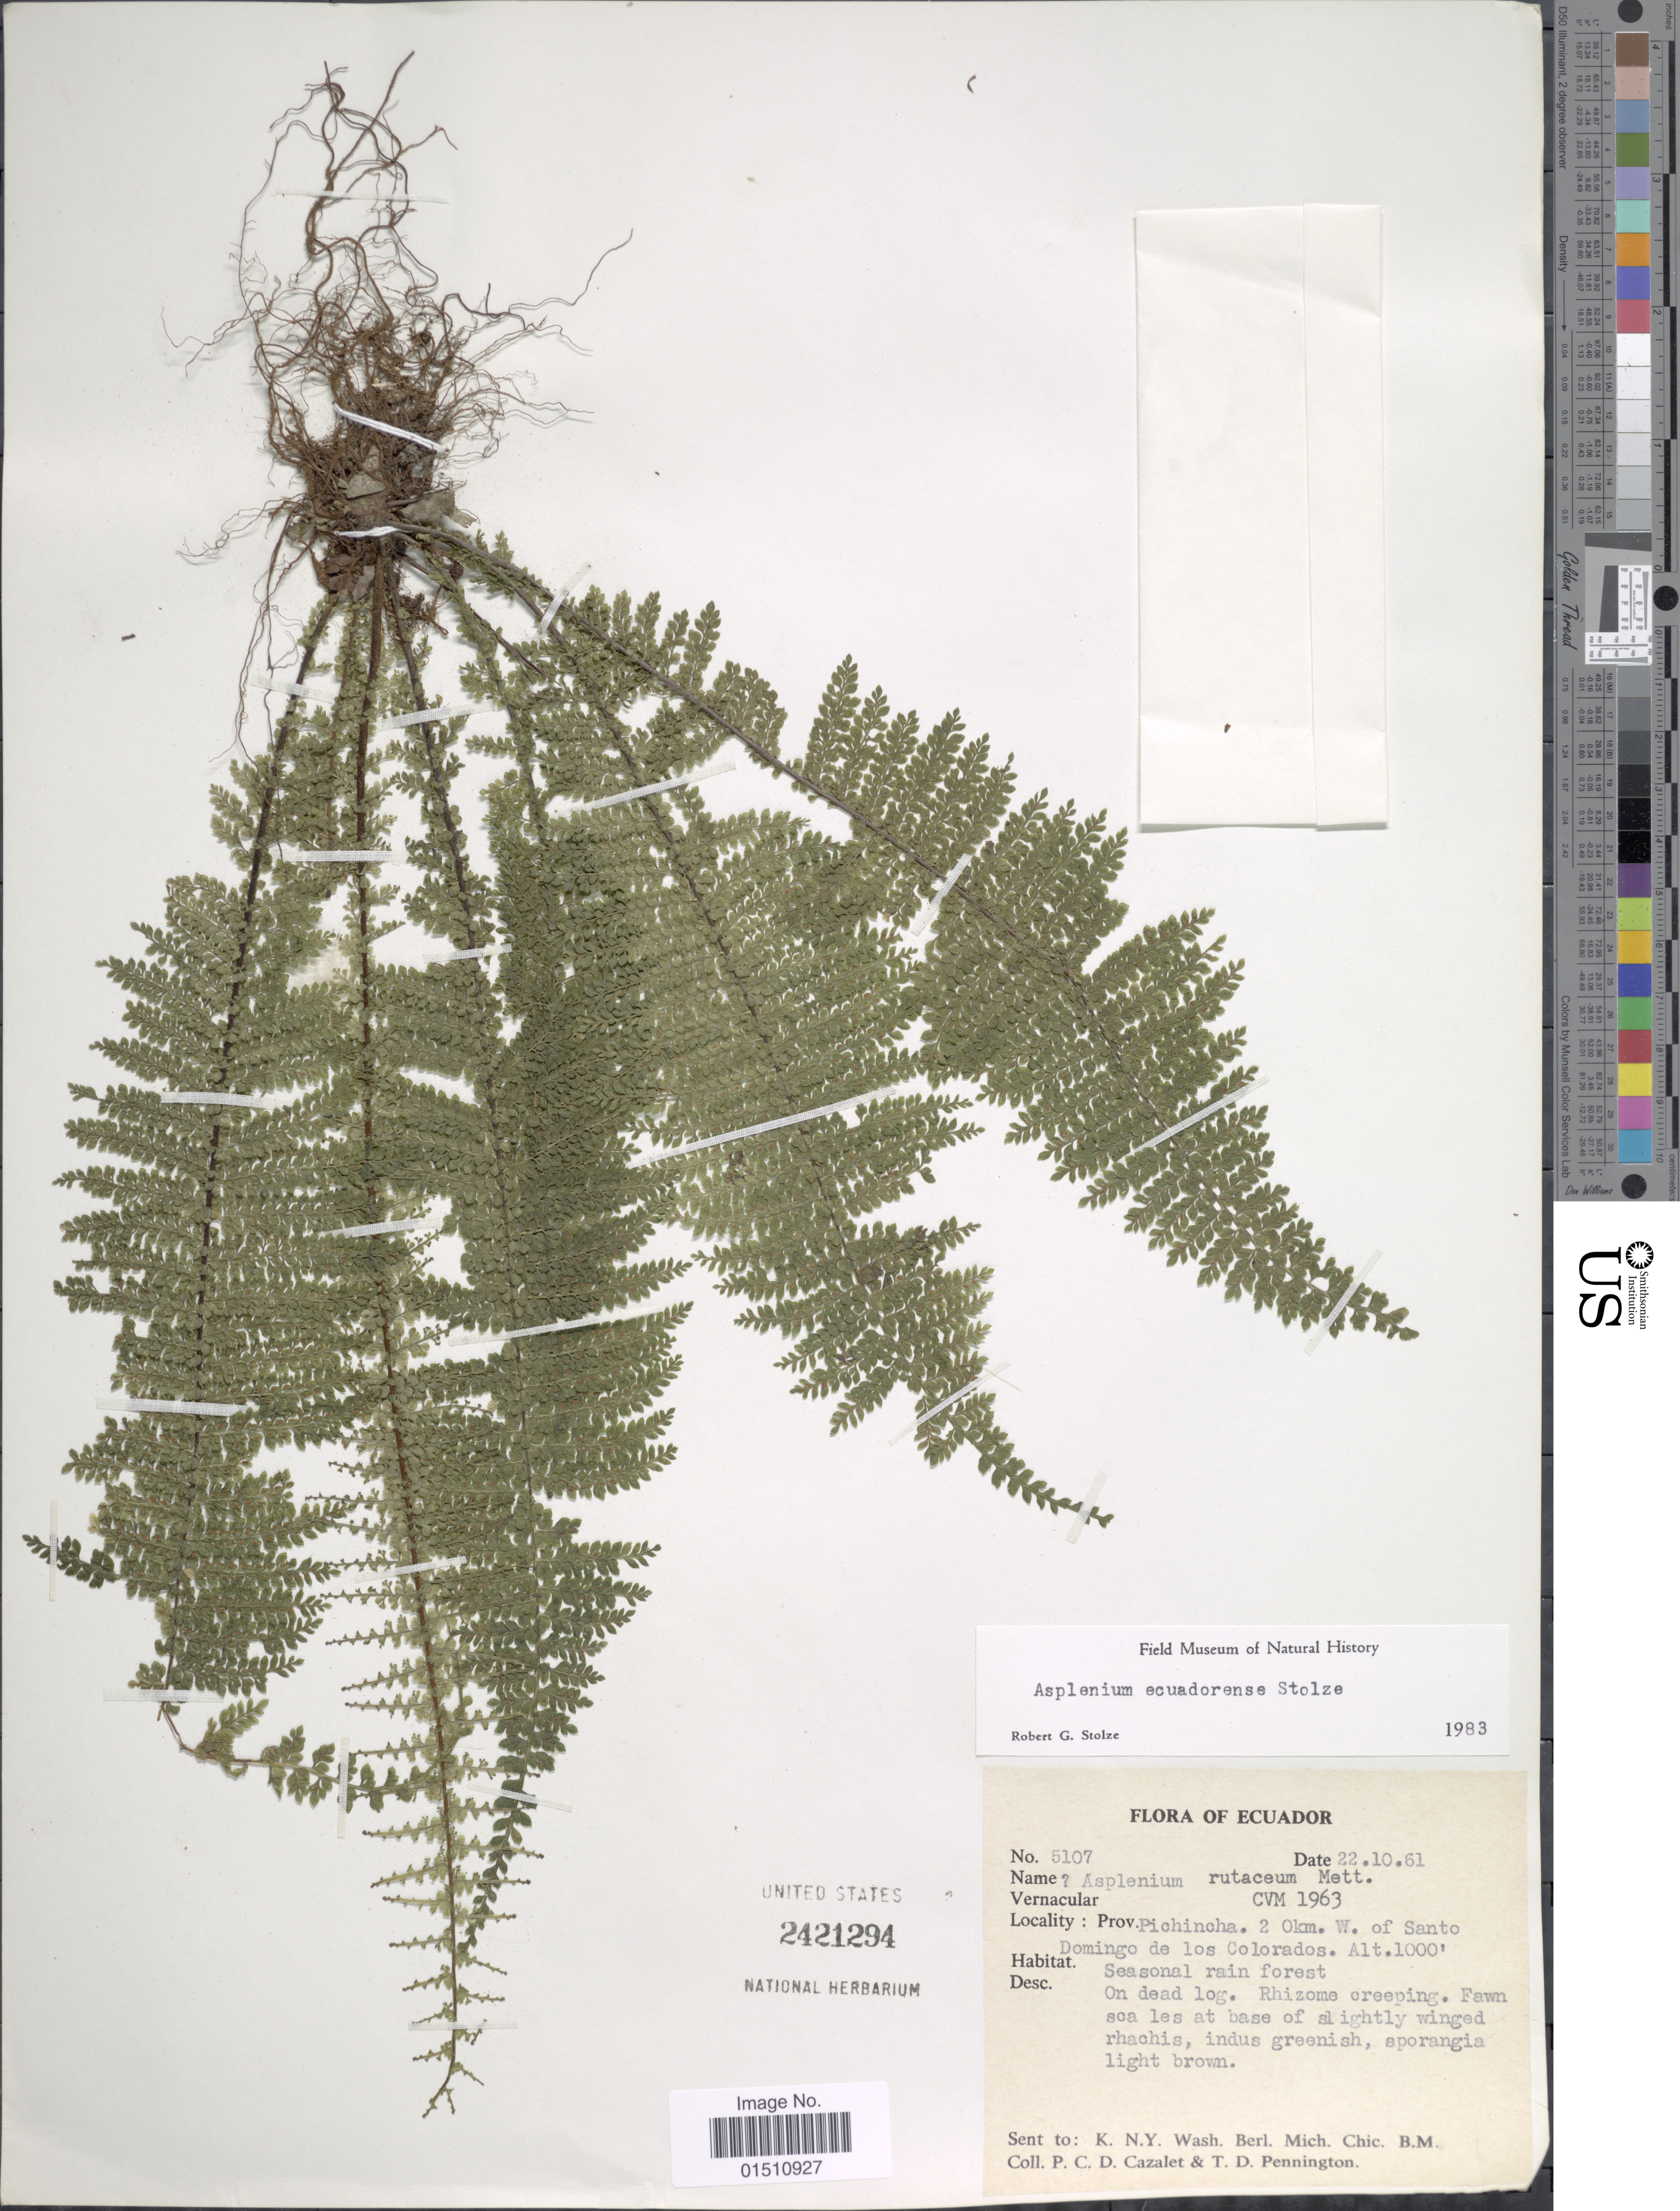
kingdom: Plantae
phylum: Tracheophyta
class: Polypodiopsida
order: Polypodiales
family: Aspleniaceae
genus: Asplenium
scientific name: Asplenium ecuadorense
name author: Stolze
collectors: P. C. D. Cazalet & T. D. Pennington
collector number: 5107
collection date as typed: Transcribed d/m/y: 22/10/61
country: Ecuador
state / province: Pichincha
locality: Ecuador, 20km. W. of Santo Domingo de los Colorados.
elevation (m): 305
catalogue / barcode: US 2421294